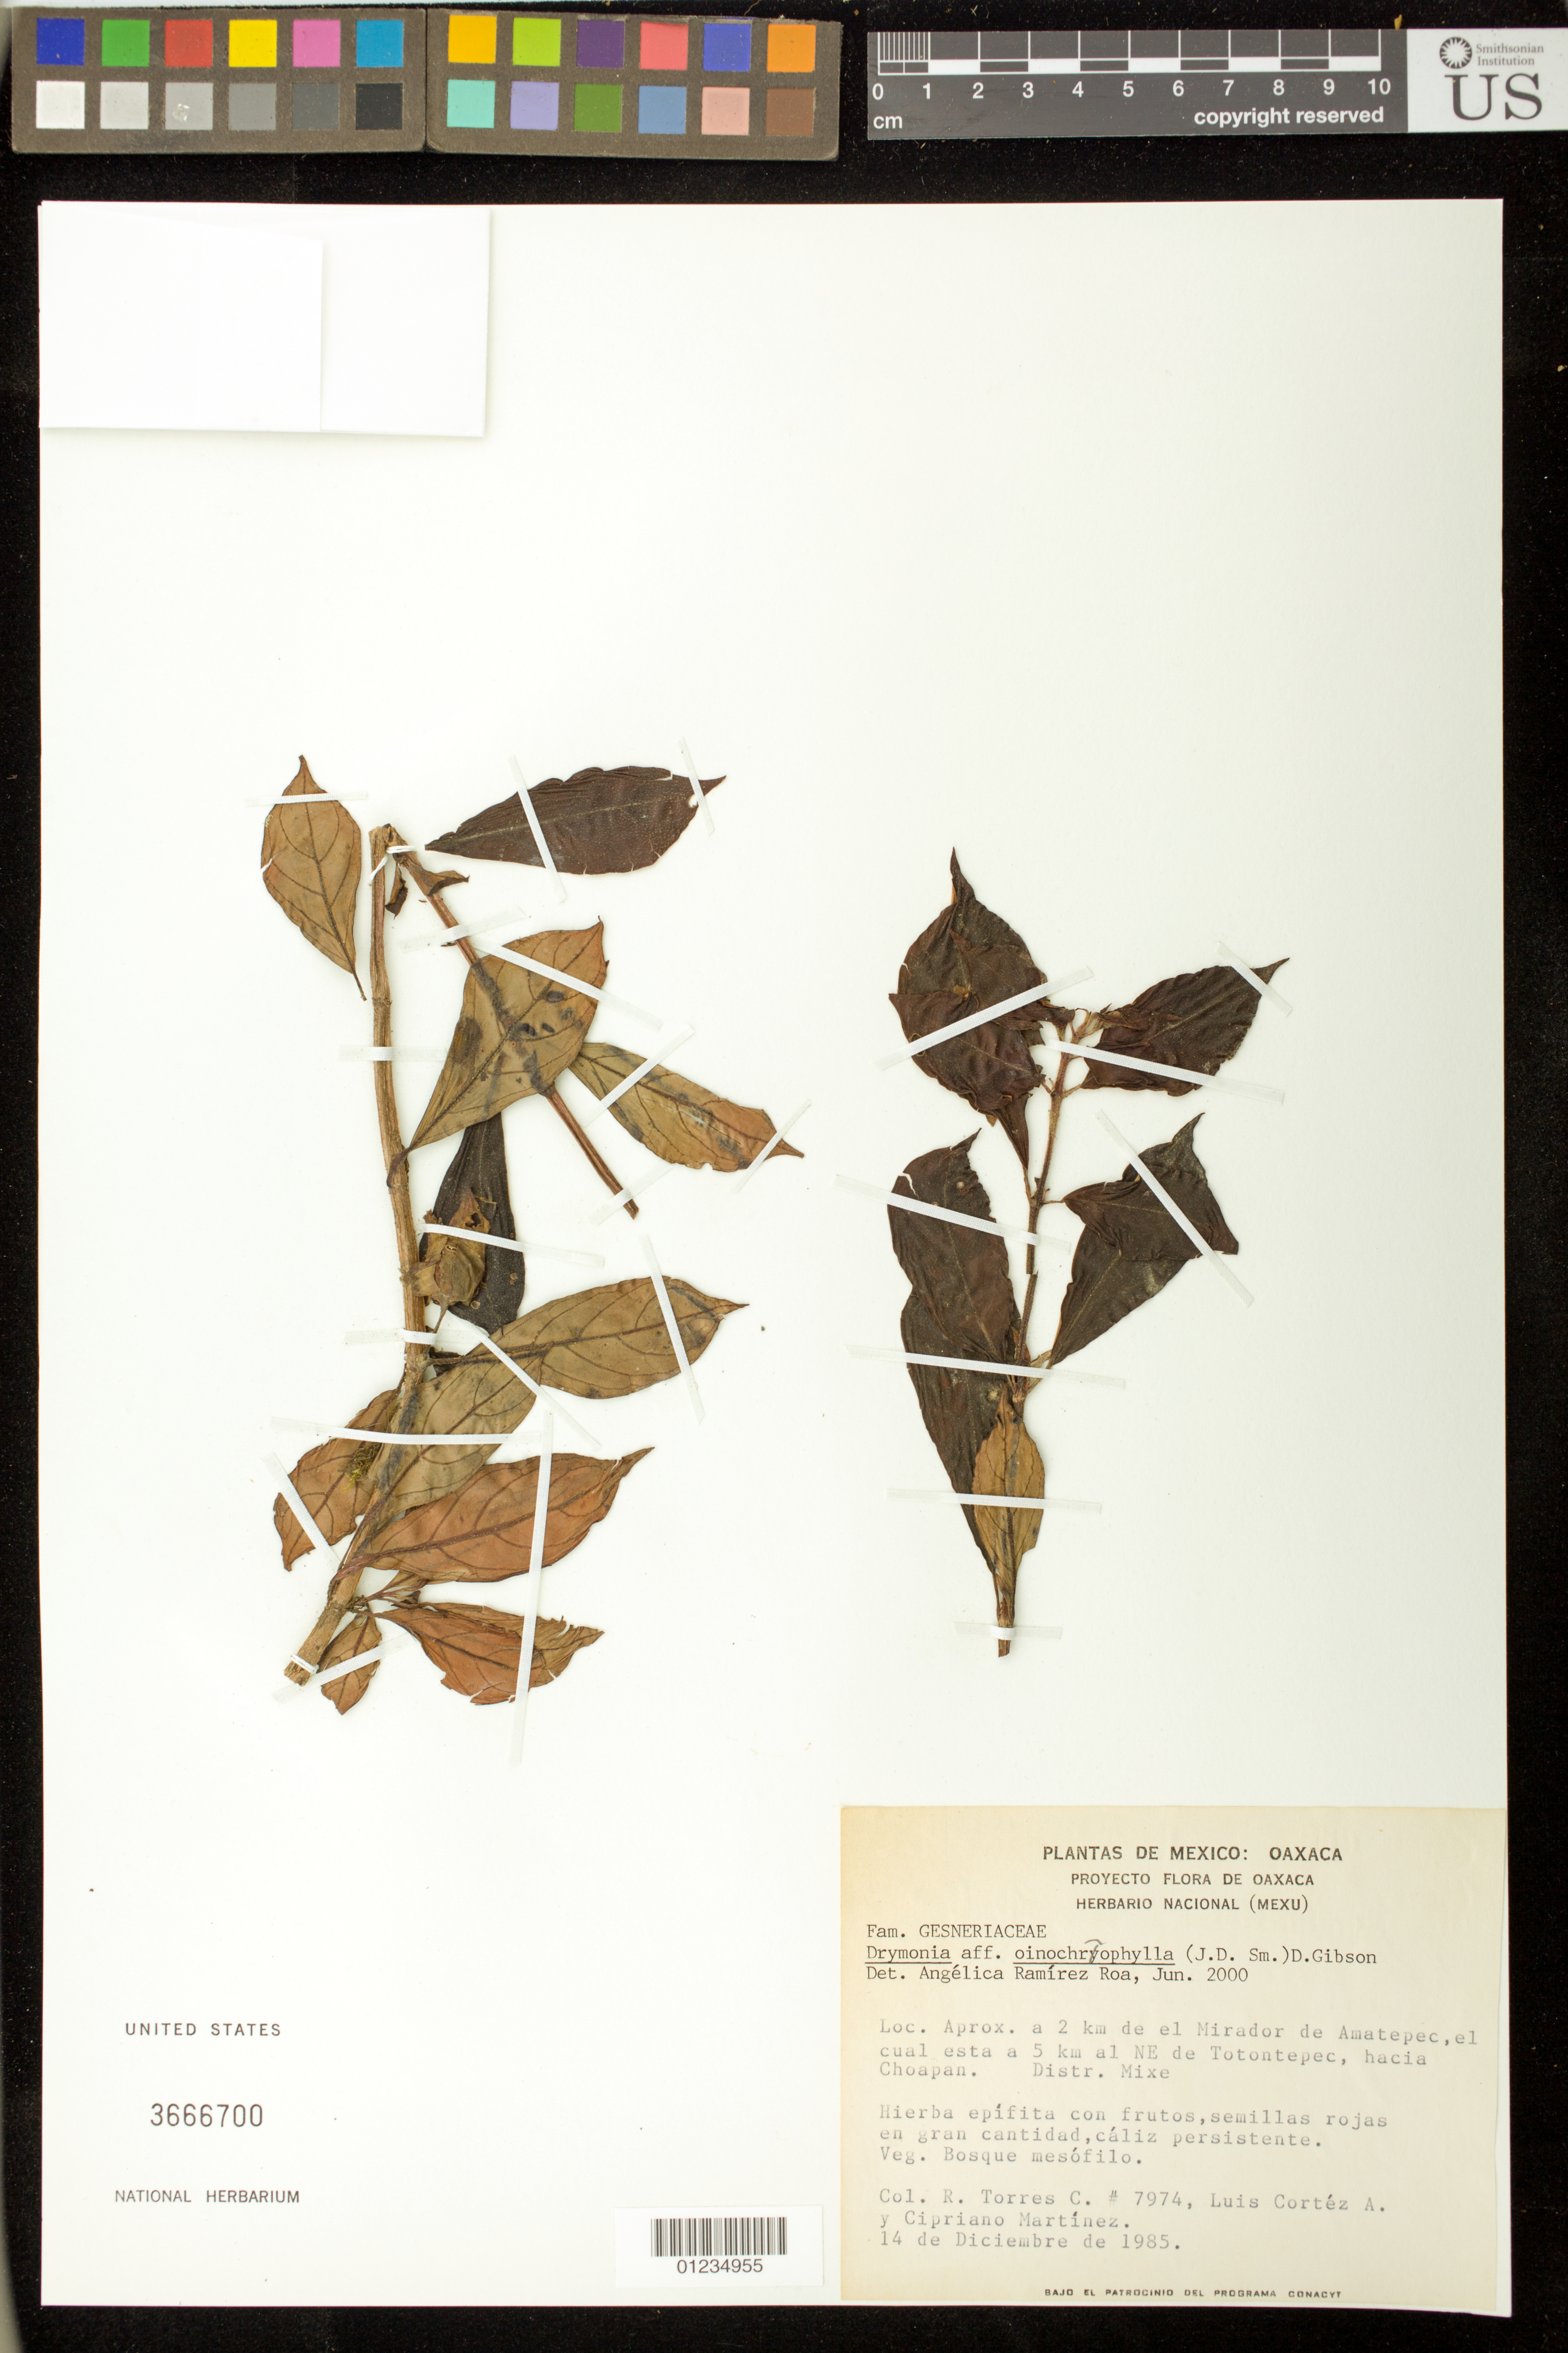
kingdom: Plantae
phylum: Tracheophyta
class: Magnoliopsida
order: Lamiales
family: Gesneriaceae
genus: Drymonia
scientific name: Drymonia oinochrophylla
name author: (Donn. Sm.) D.N. Gibson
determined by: Ramírez-Roa, A.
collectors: R. Torres C., L. Cortes-A. & C. Martínez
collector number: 7974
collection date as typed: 14 Dec 1985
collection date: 1985-12-14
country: Mexico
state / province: Oaxaca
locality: Aprox. a 2 km de el Mirador de Amatepec, el cual esta a 5 km al NE de Totontepec, hacia Choapan Distr. Mixe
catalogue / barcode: US 3666700